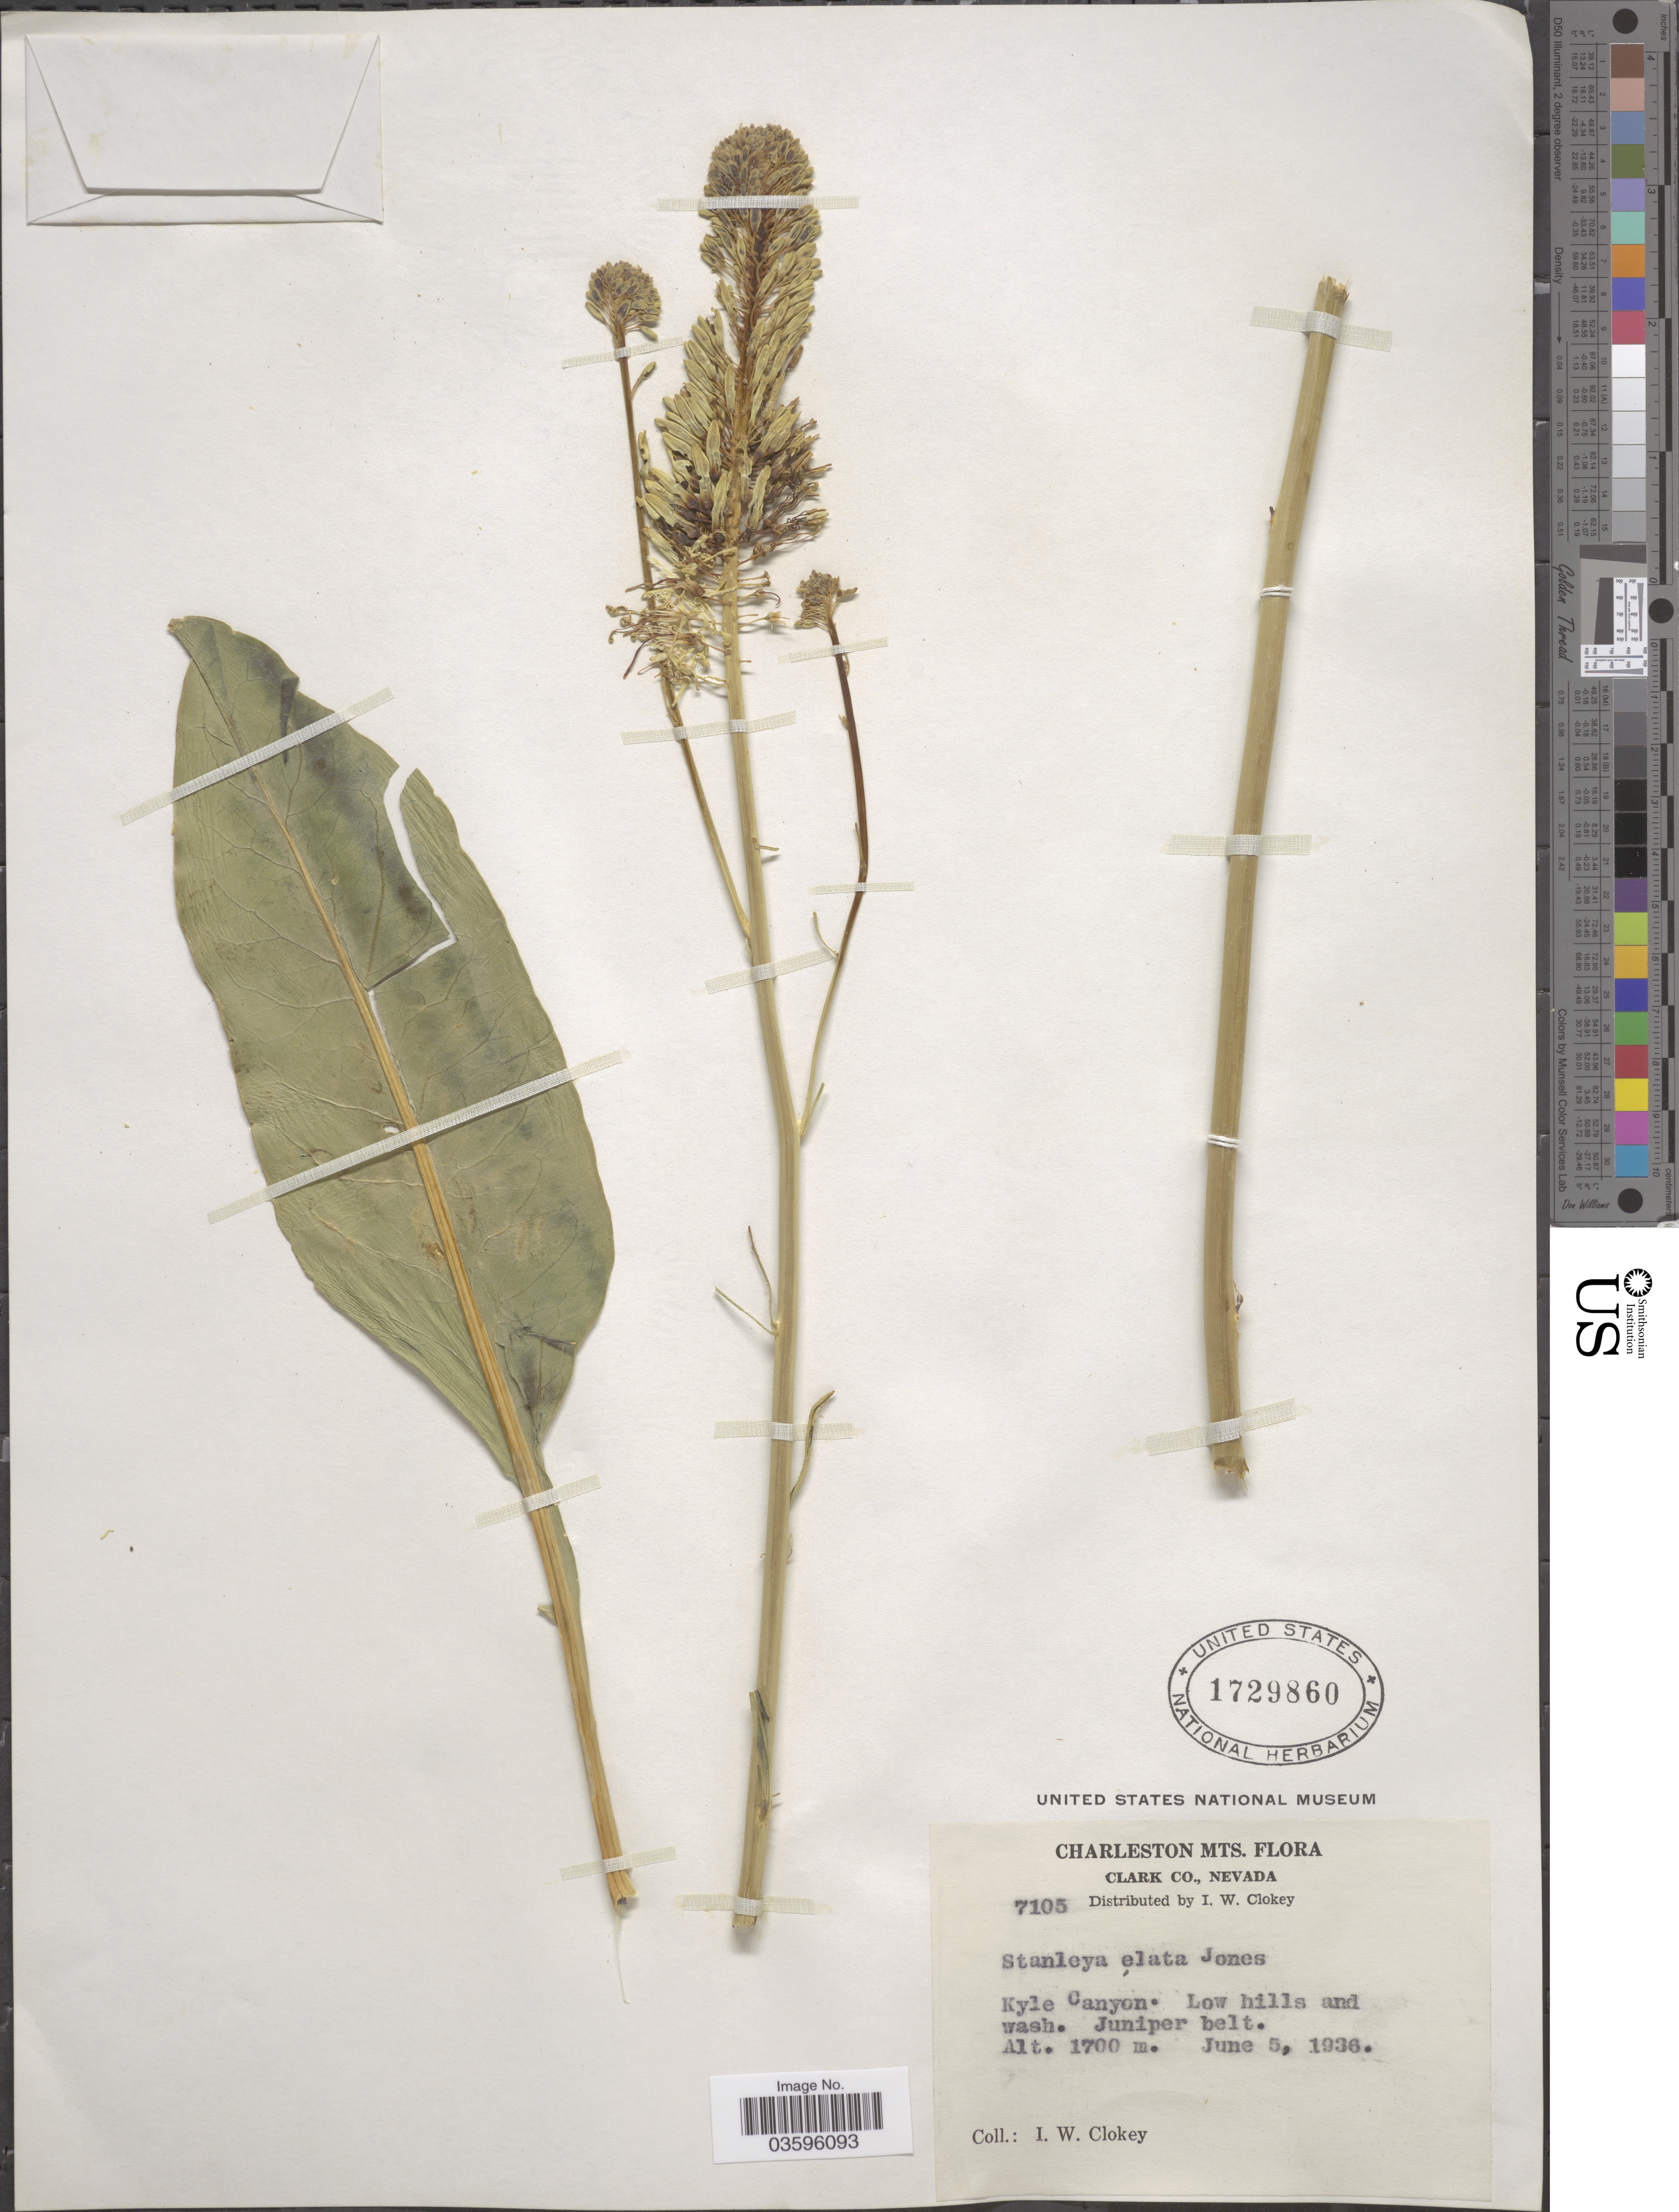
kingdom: Plantae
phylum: Tracheophyta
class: Magnoliopsida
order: Brassicales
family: Brassicaceae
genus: Stanleya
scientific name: Stanleya elata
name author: M.E. Jones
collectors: I. W. Clokey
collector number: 7105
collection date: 1936-06-05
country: United States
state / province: Nevada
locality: Charleston Mts. Clark Co. Kyle Canyon. Low hills and wash. Juniper belt.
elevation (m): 1700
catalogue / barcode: US 1729860